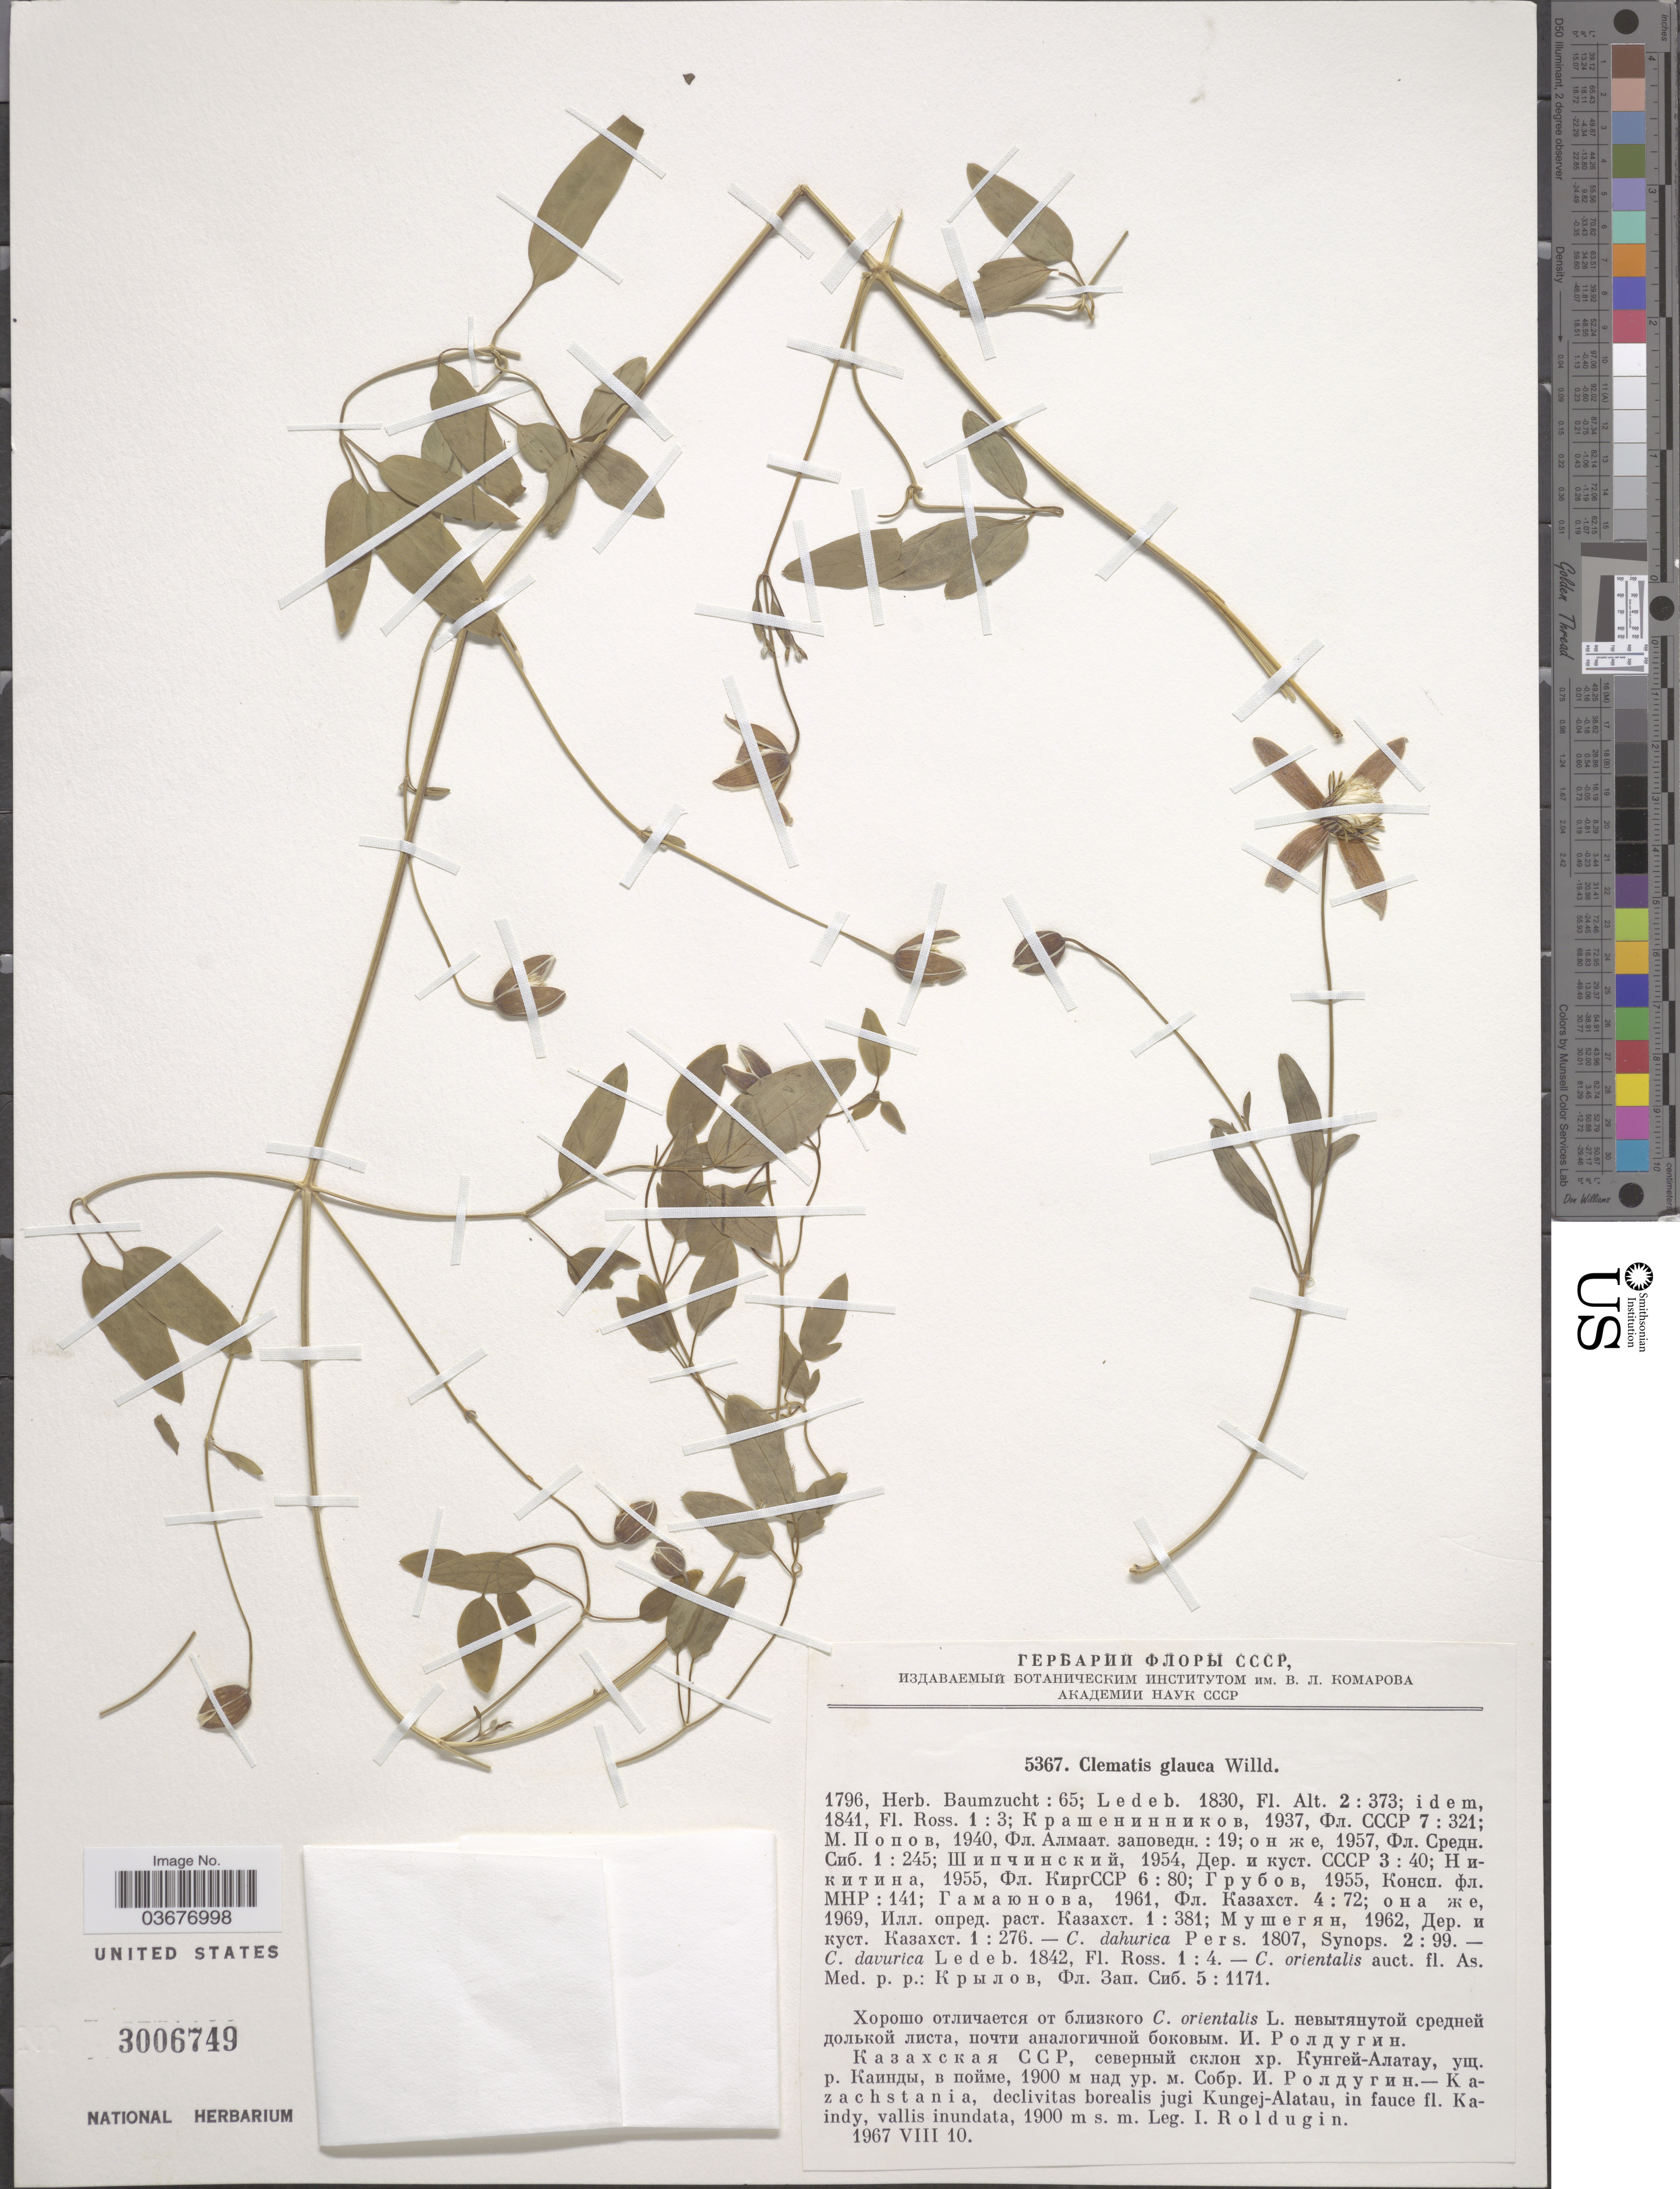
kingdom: Plantae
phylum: Tracheophyta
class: Magnoliopsida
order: Ranunculales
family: Ranunculaceae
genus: Clematis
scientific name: Clematis glauca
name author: Willd.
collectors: I. Roldugin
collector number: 5367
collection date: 1967-08-10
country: Kazakhstan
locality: Declivitas borealis jugi Kungej-Alatau, in fauce fl. Kaindy, vallis inundata.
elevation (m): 1900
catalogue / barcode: US 3006749